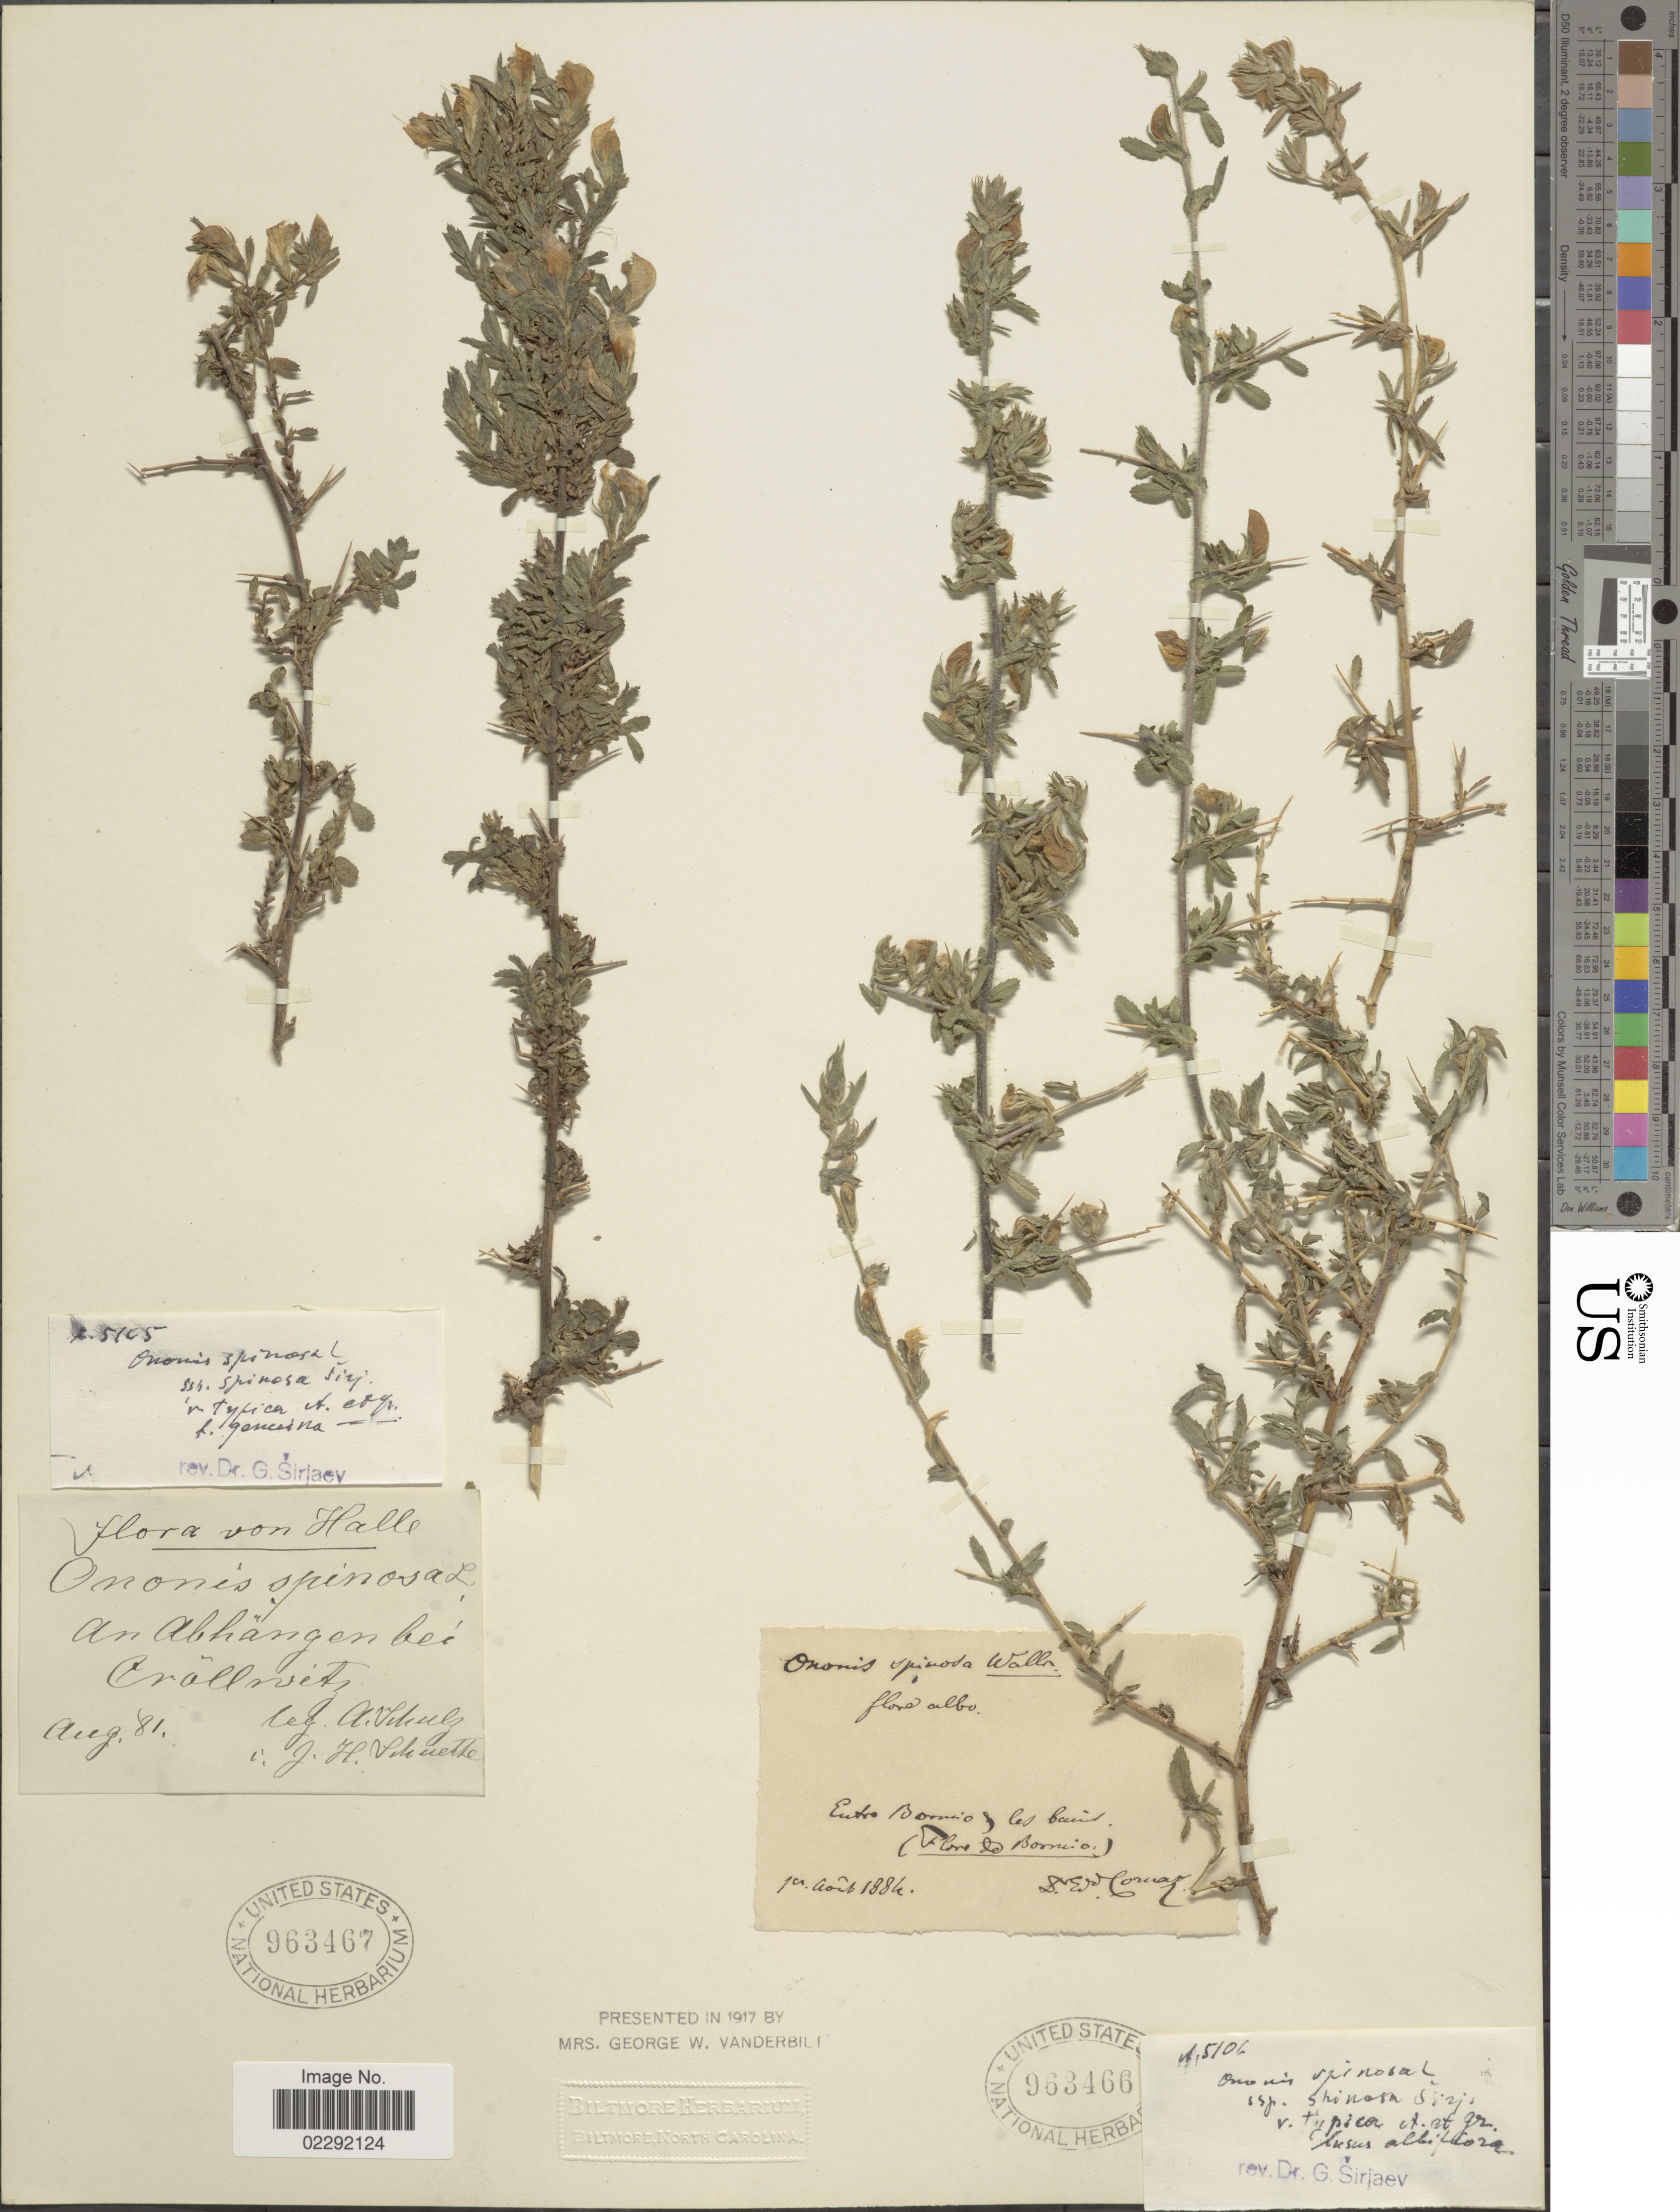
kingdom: Plantae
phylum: Tracheophyta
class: Magnoliopsida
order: Fabales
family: Fabaceae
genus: Ononis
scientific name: Ononis spinosa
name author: L.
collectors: Cornaz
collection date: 1884-08-01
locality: Entre les bauit (Flore de Bornico). [interpreted]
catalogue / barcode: US 963466-2